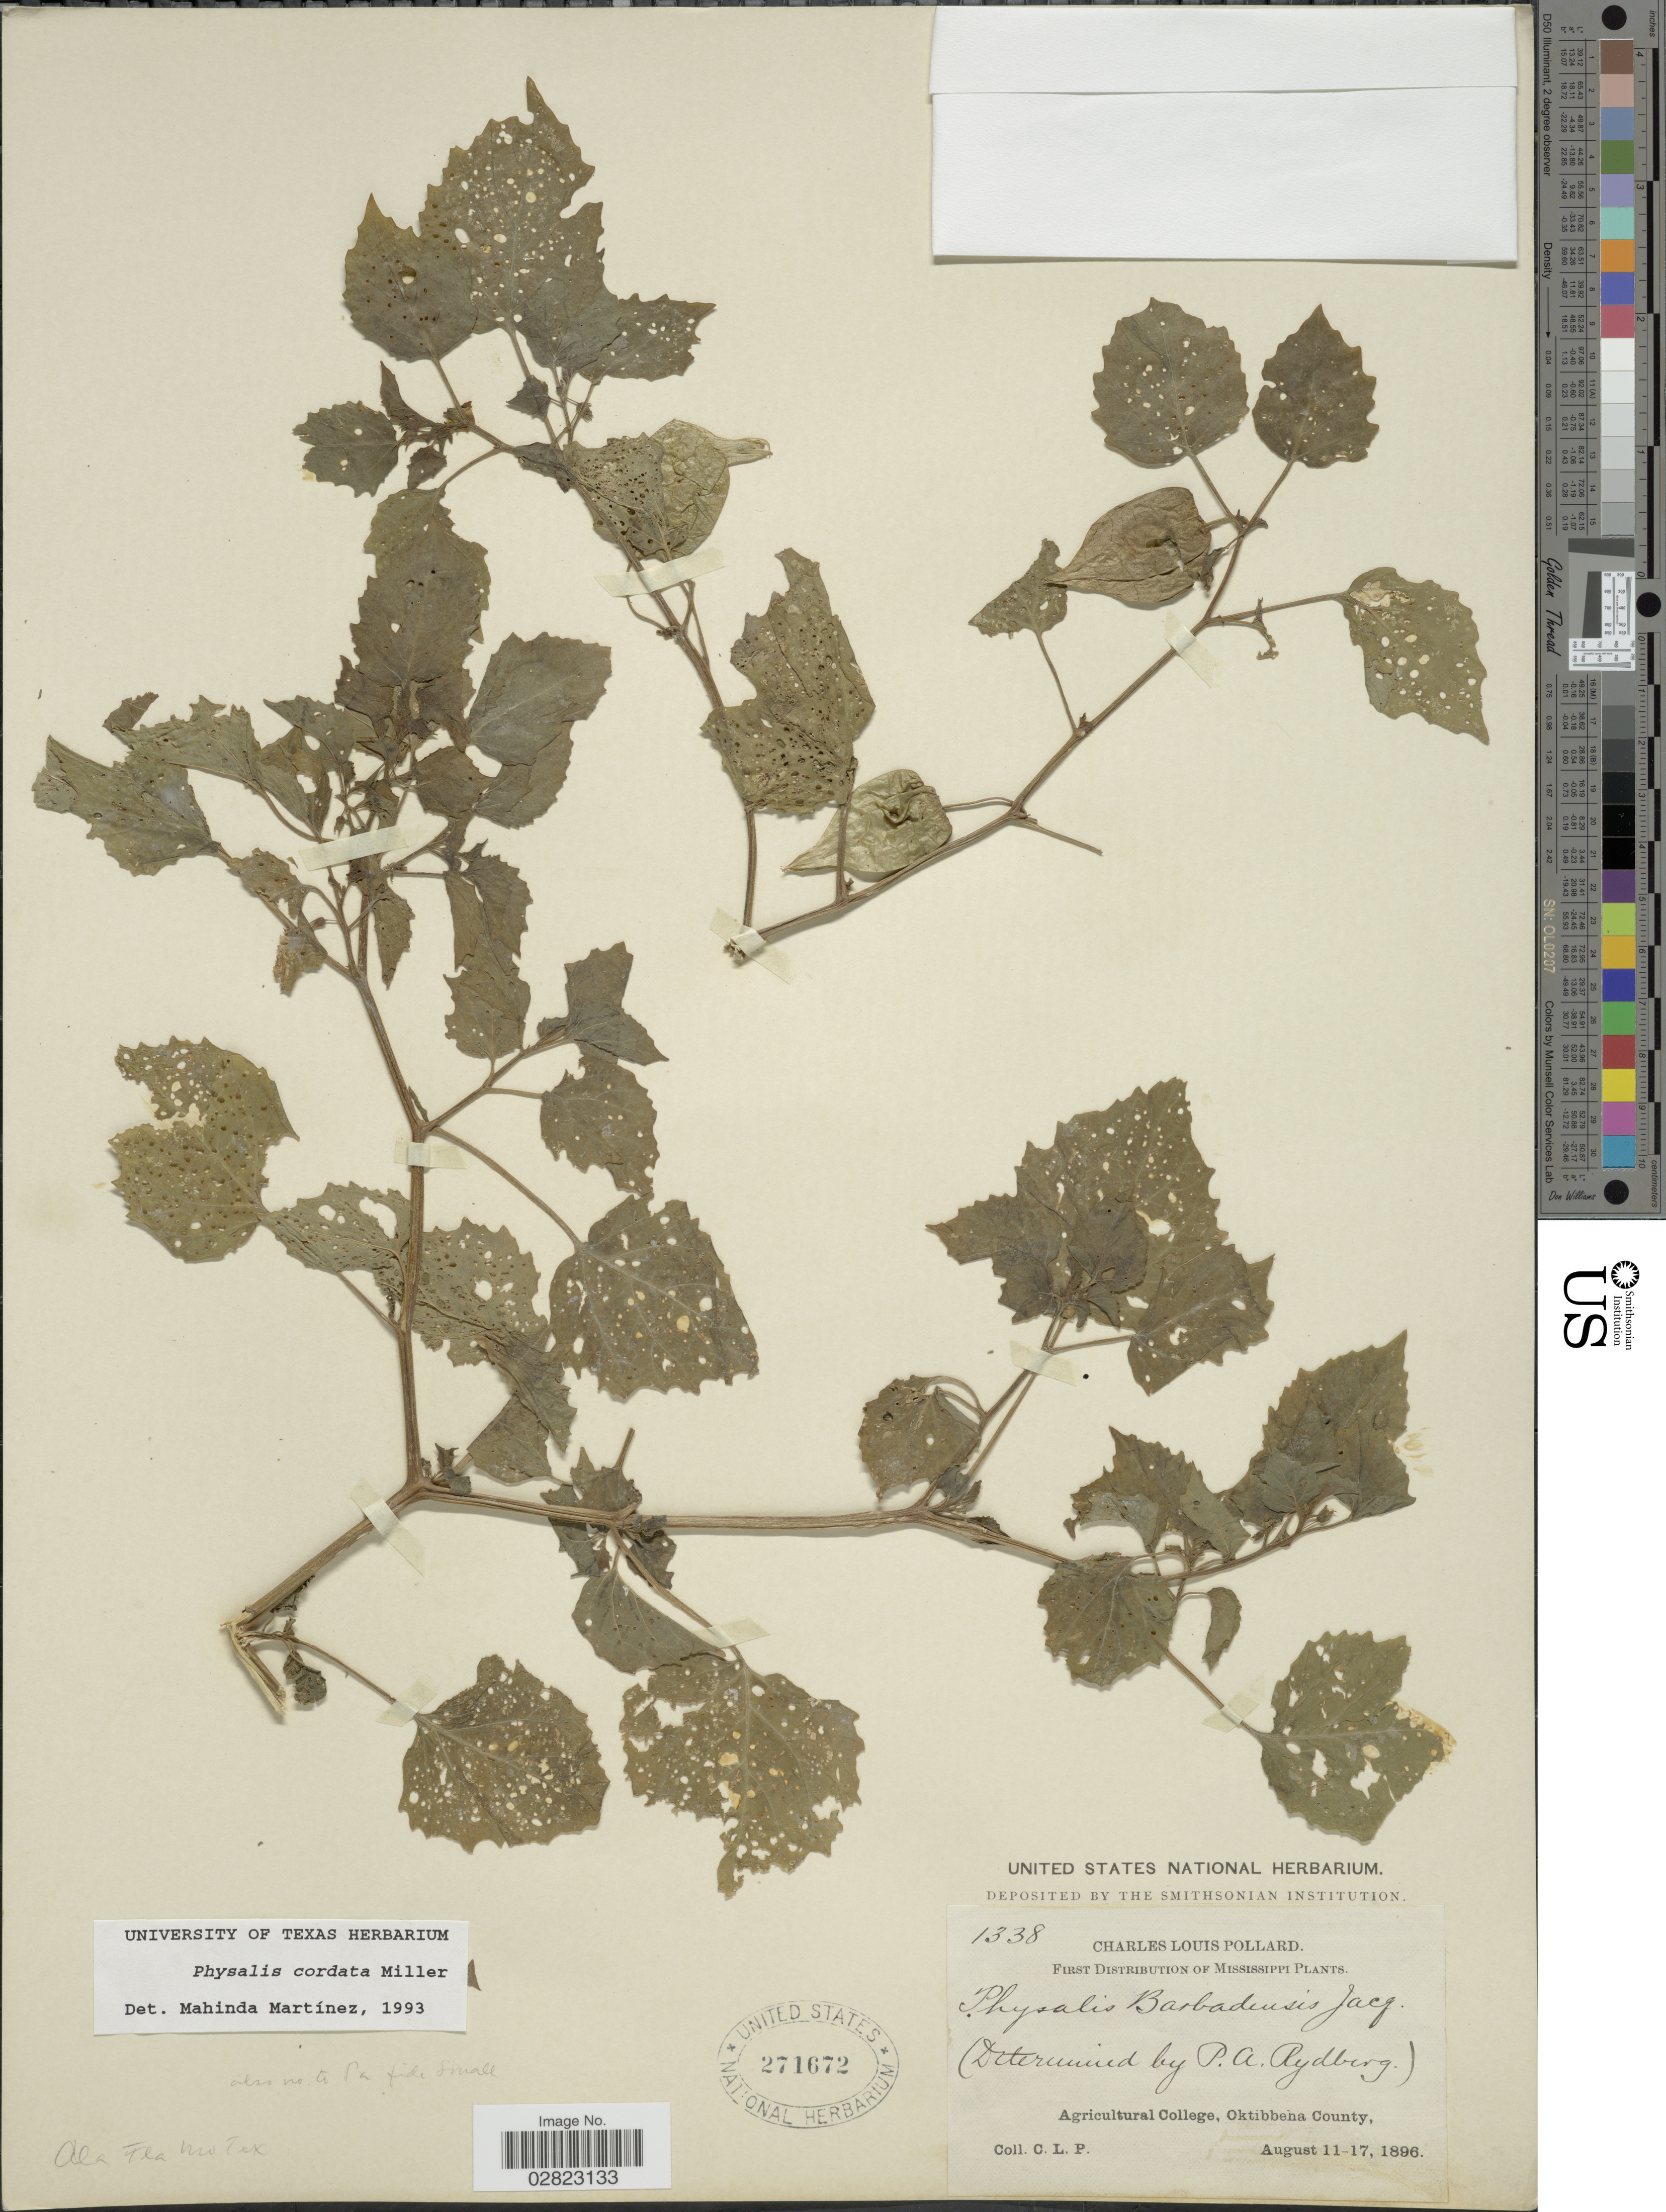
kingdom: Plantae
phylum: Tracheophyta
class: Magnoliopsida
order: Solanales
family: Solanaceae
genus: Physalis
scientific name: Physalis cordata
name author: Mill.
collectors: C. L. Pollard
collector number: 1338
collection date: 1896-08-11/1896-08-17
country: United States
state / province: Mississippi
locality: Agricultural College, Oktibbeha County.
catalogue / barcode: US 271672